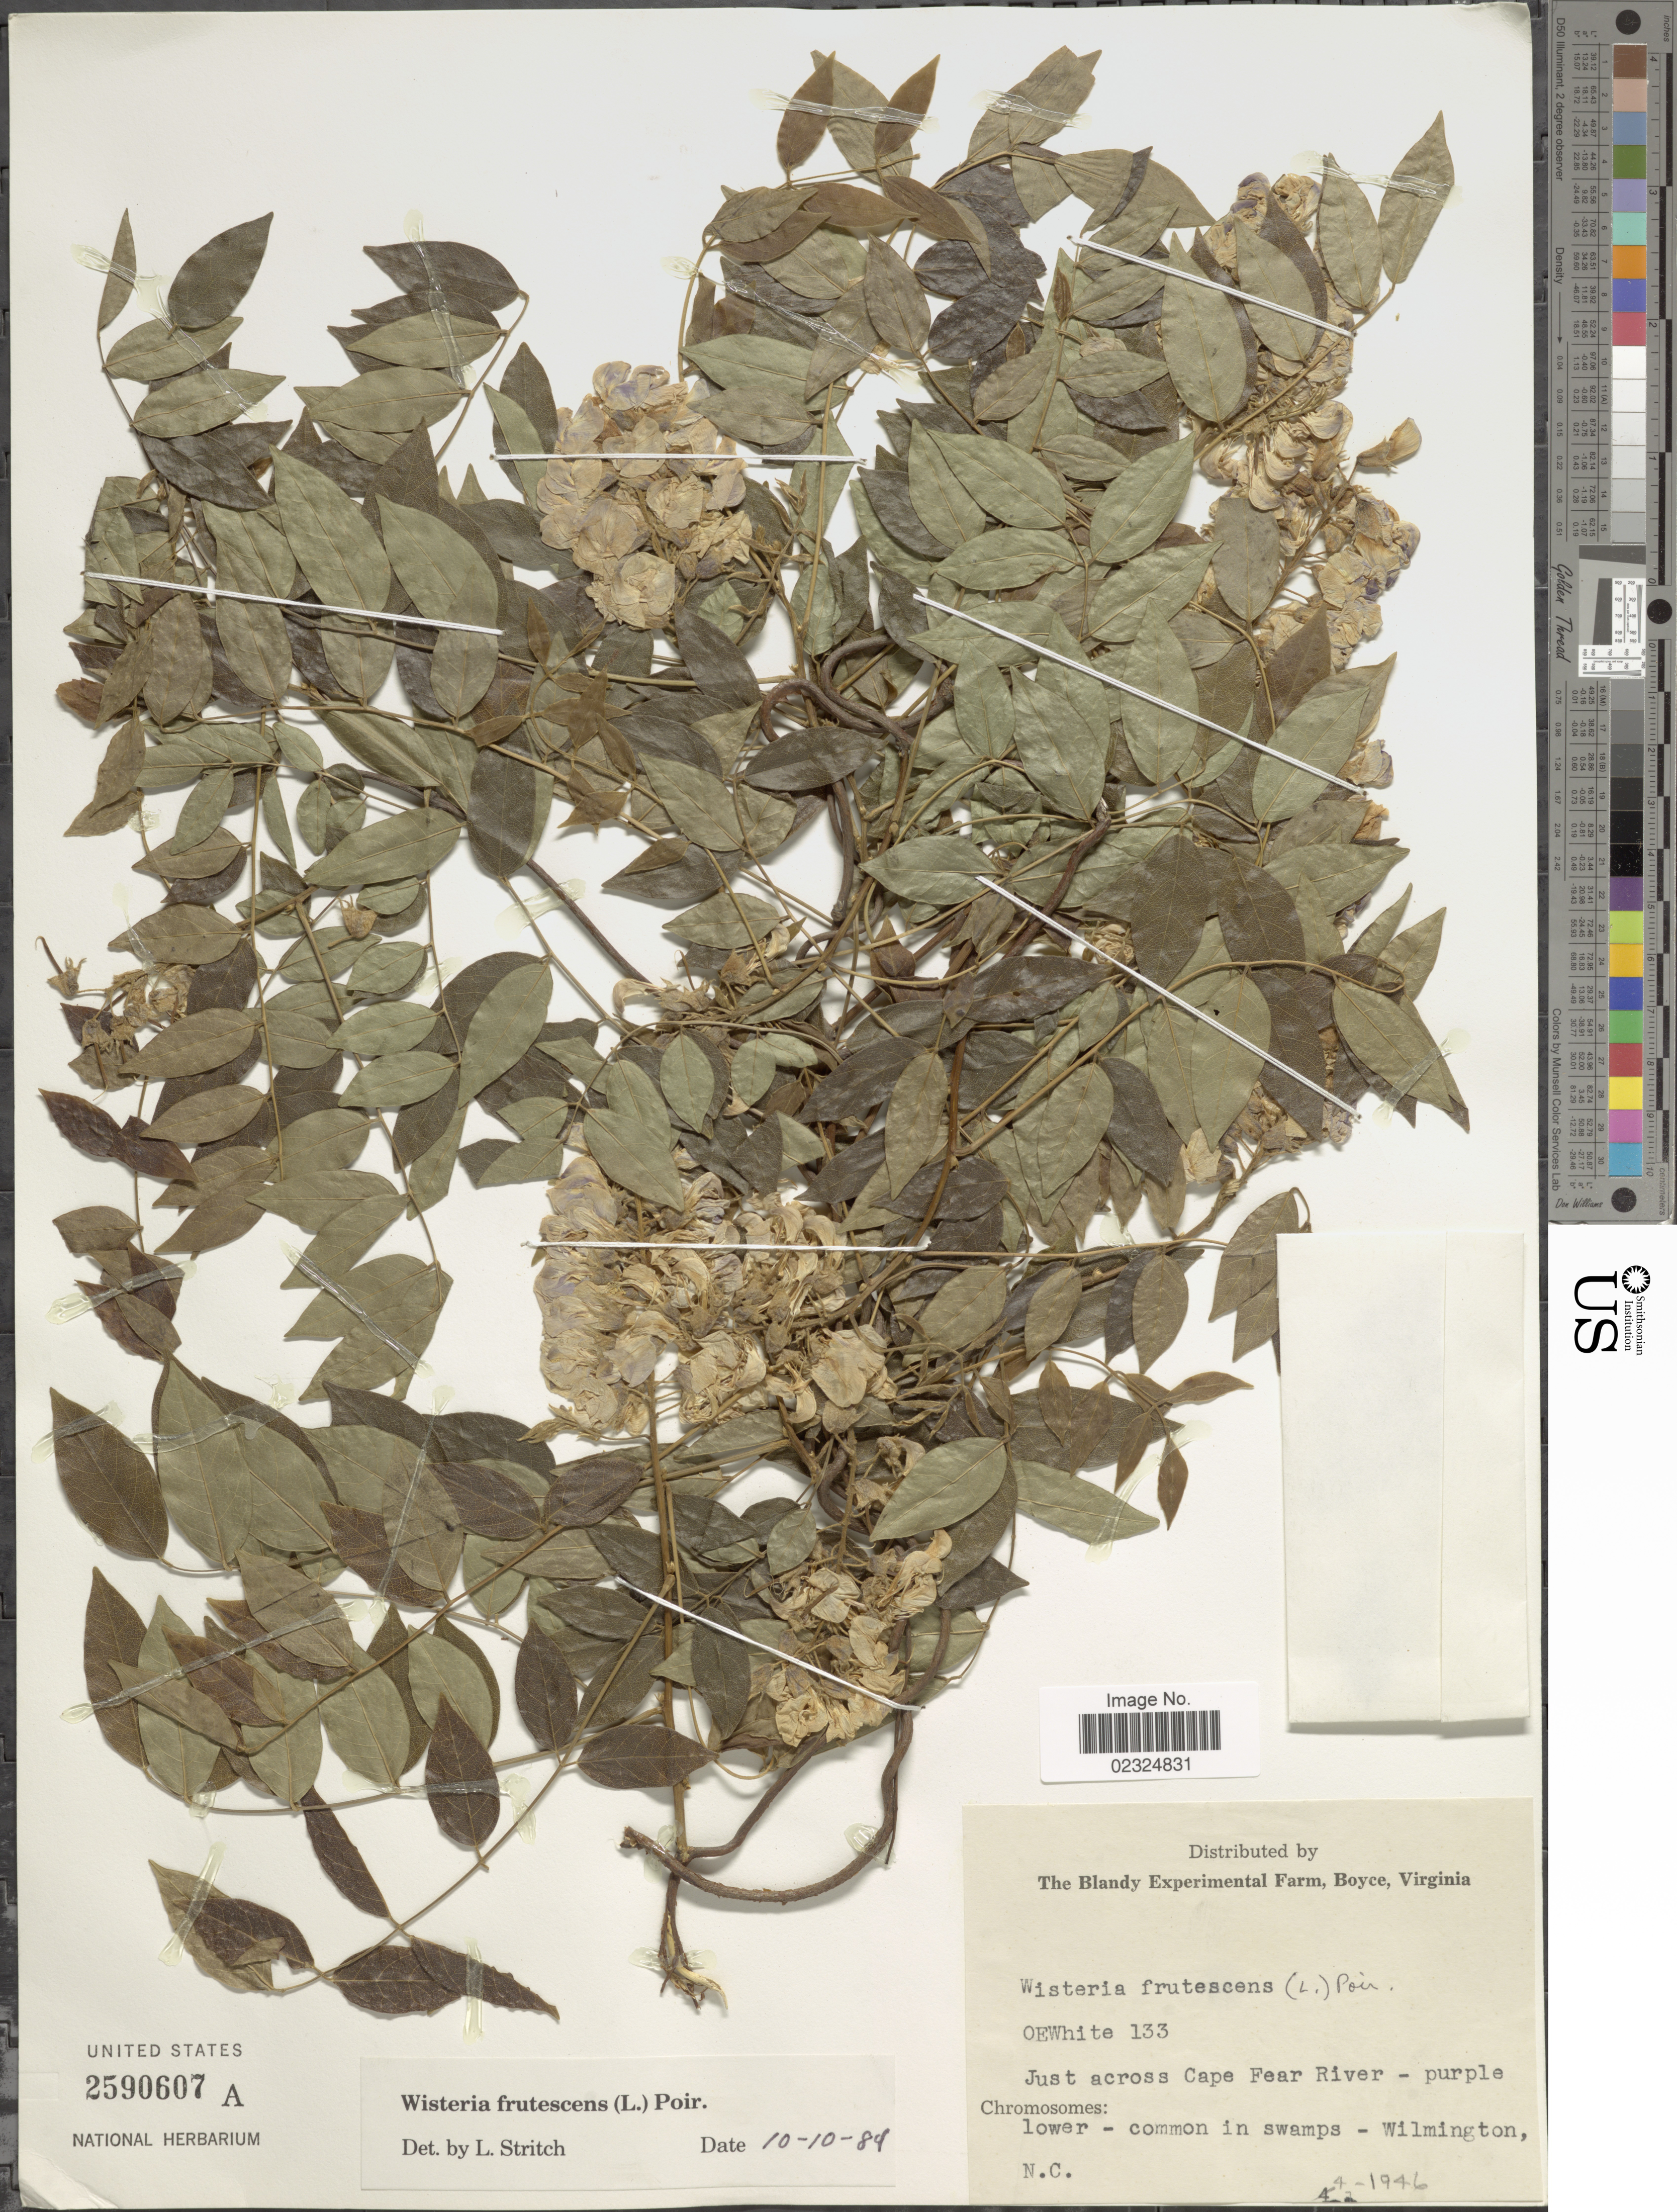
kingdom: Plantae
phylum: Tracheophyta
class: Magnoliopsida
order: Fabales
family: Fabaceae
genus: Wisteria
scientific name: Wisteria frutescens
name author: (L.) Poir.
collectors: O. E. White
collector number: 133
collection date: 1946-04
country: United States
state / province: North Carolina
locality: Just across Cape Fear River-, common in swamps-Wilmington.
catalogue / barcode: US 2590607A